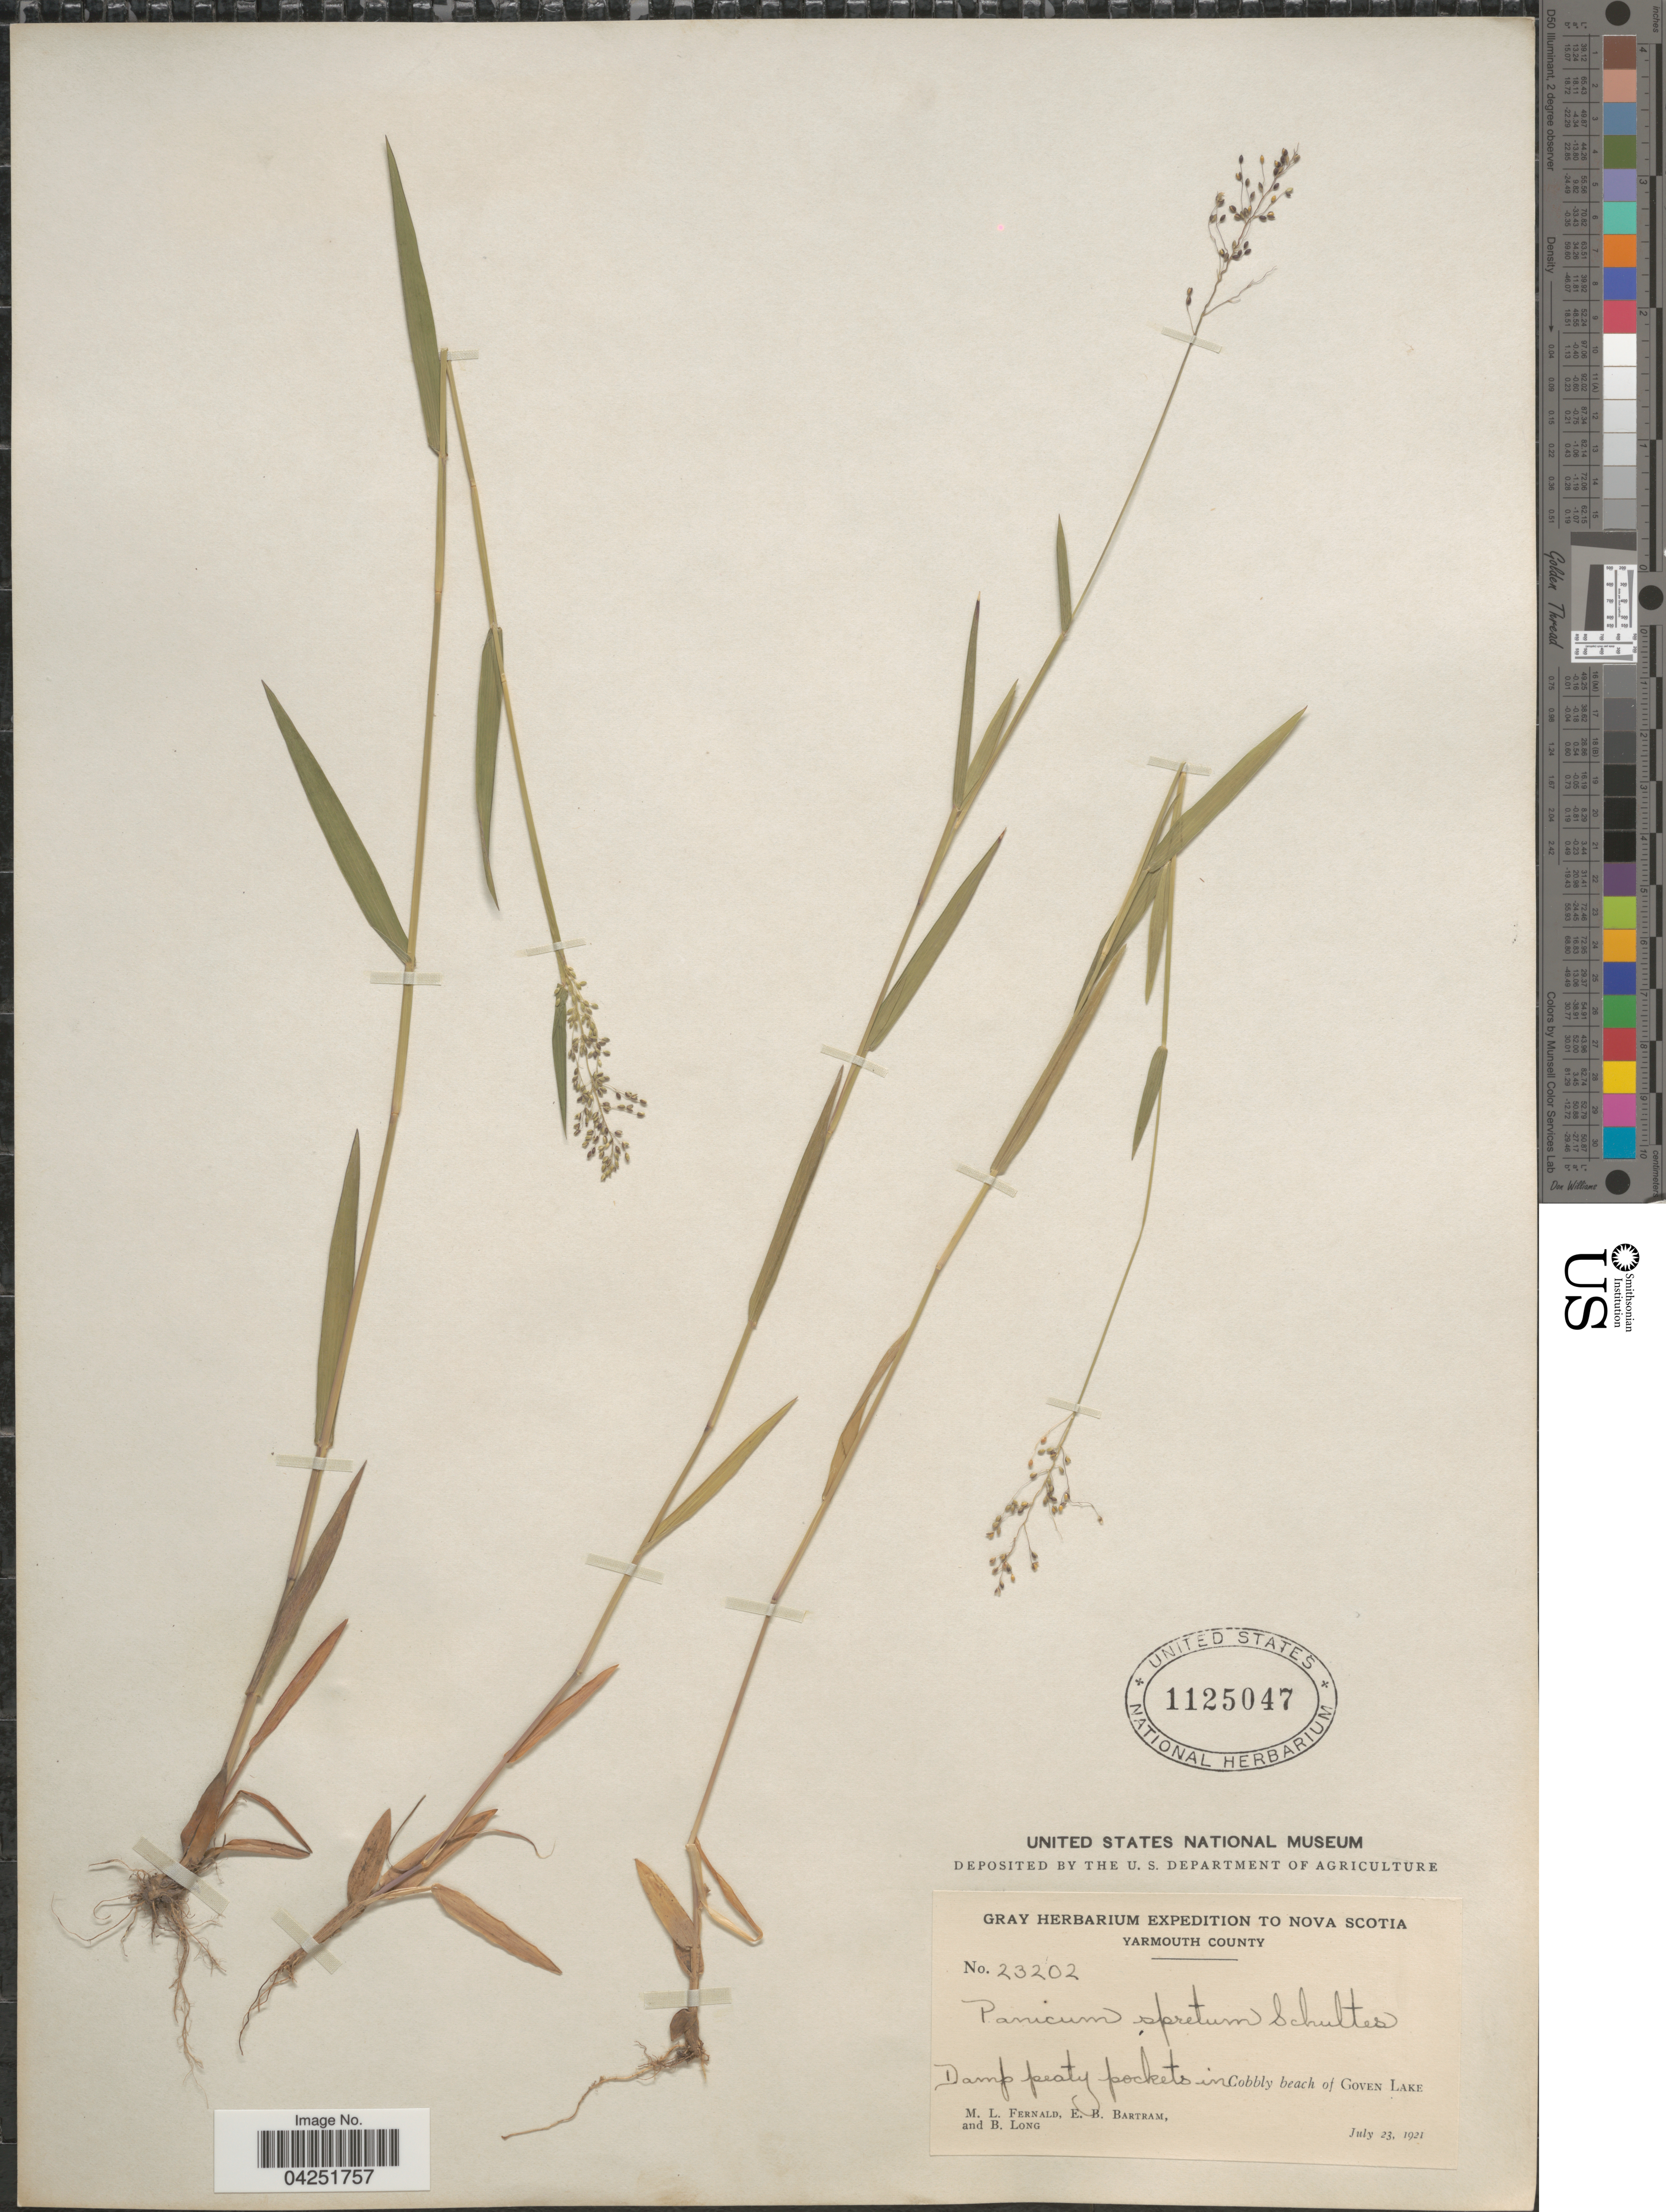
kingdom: Plantae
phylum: Tracheophyta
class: Liliopsida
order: Poales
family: Poaceae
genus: Dichanthelium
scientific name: Dichanthelium acuminatum var. densiflorum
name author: (Rand & Redfield) Gould & C.A. Clark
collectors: M. L. Fernald, E. B. Bartram & B. Long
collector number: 23202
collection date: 1921-07-23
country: Canada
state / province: Nova Scotia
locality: Gray Herbarium Expedition to Nova Scotia. Yarmouth County. Damp peaty pockets in Cobbly beach of Goven Lake.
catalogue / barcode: US 1125047